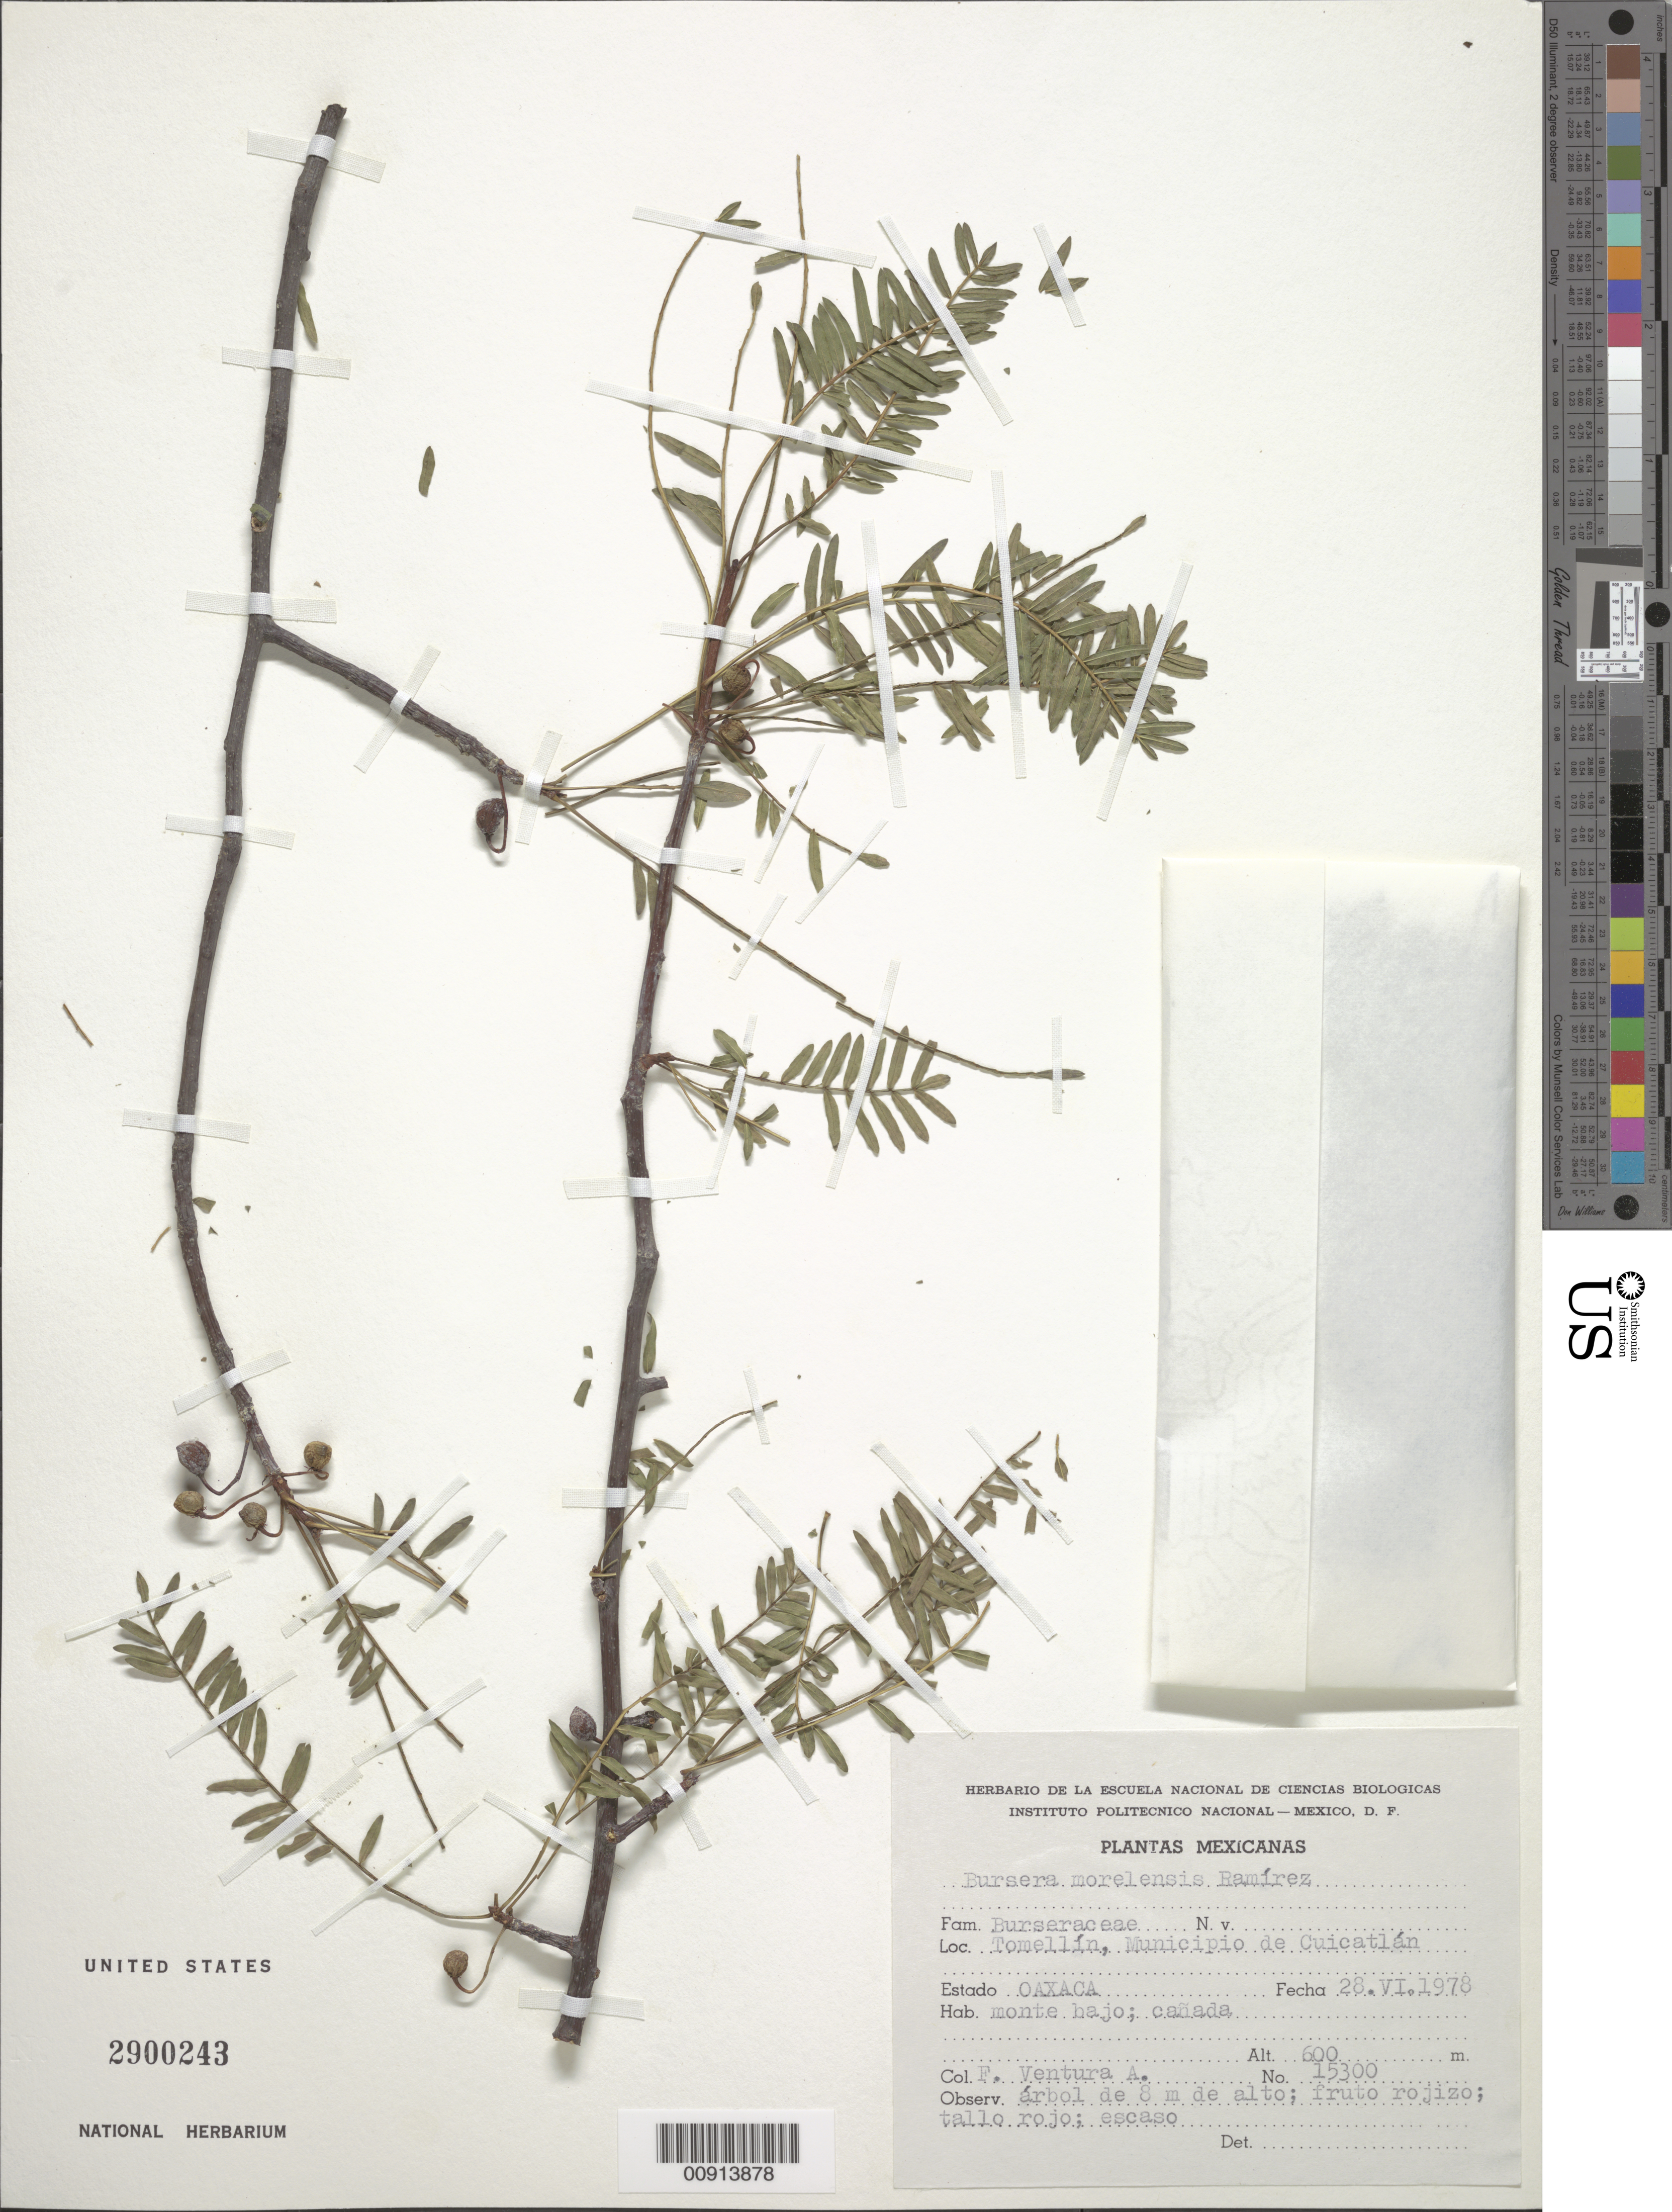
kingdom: Plantae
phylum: Tracheophyta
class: Magnoliopsida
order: Sapindales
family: Burseraceae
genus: Bursera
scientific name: Bursera morelensis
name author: Ramírez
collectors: F. Ventura A.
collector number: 15300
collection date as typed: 28 Jun 1978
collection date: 1978-06-28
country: Mexico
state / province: Oaxaca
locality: Tomellín, Municipio de Cuicatlán, Estado Oaxaca.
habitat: Monte bajo; cañada.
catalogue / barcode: US 2900243